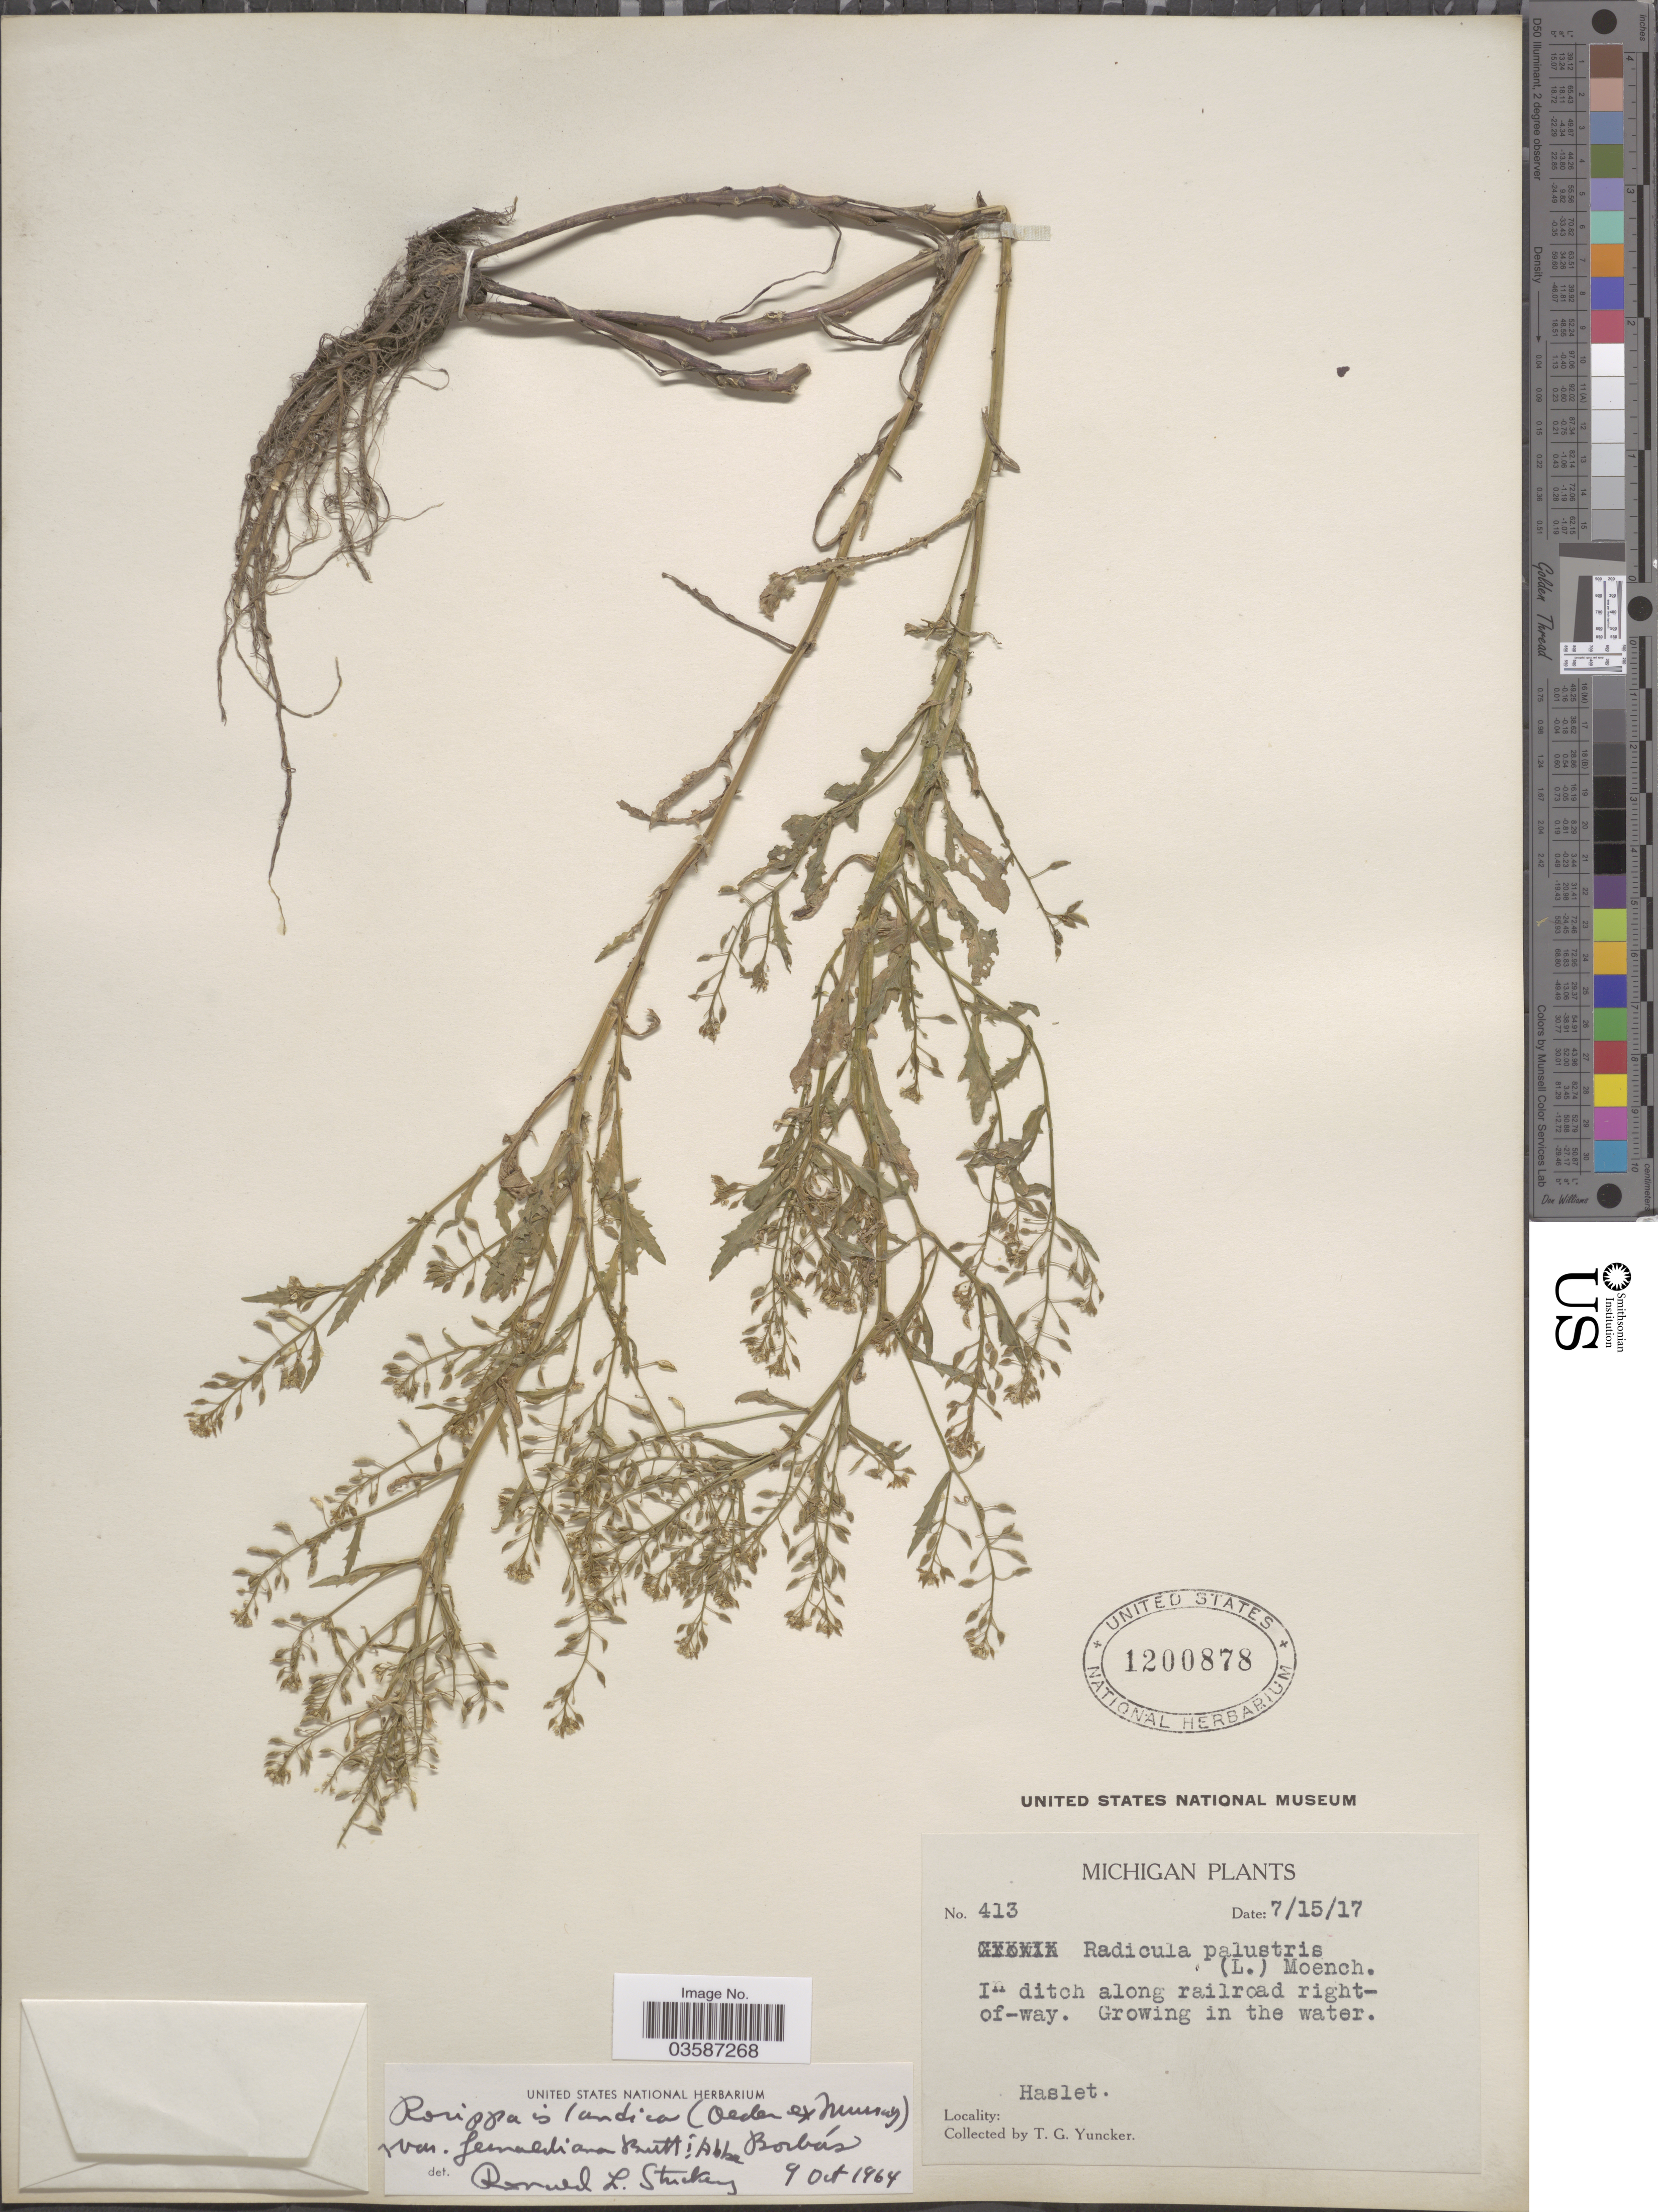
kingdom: Plantae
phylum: Tracheophyta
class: Magnoliopsida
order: Brassicales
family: Brassicaceae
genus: Rorippa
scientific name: Rorippa islandica var. fernaldiana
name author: Butters & Abbe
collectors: T. G. Yuncker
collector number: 413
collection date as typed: Transcribed d/m/y: 15/7/17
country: United States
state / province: Michigan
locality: In ditch along railroad right-of-way. Haslet.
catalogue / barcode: US 1200878